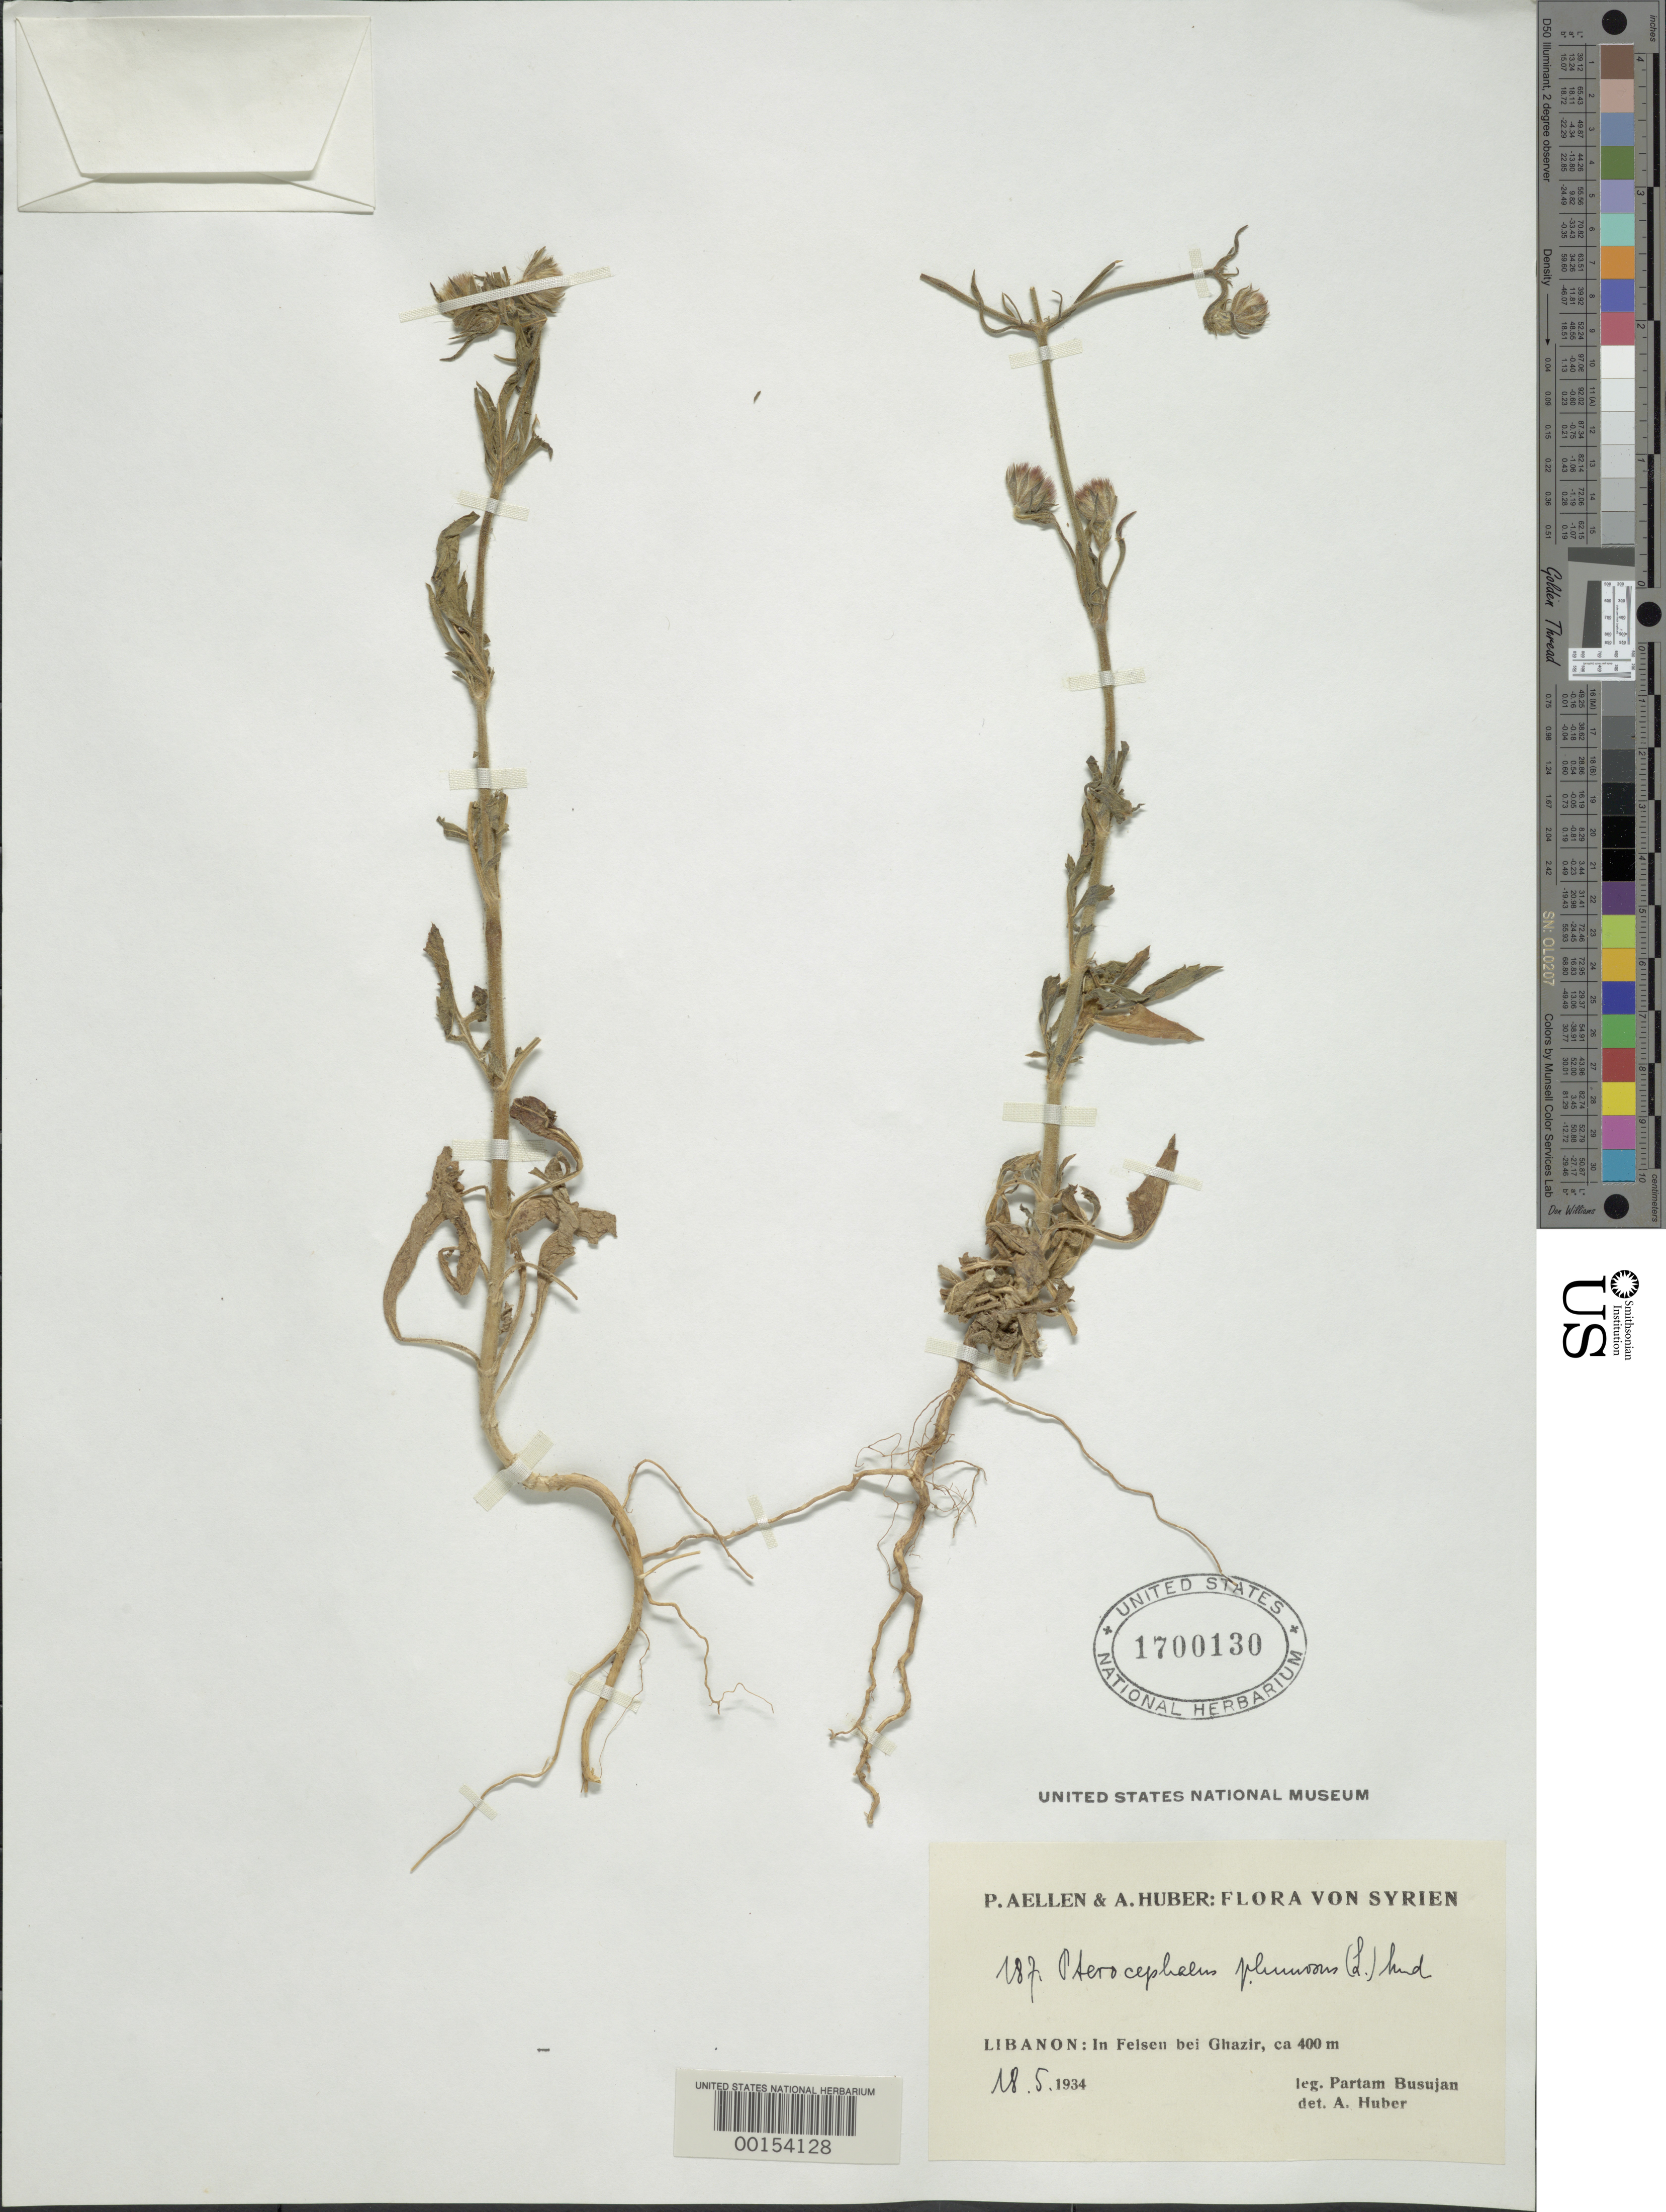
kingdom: Plantae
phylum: Tracheophyta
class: Magnoliopsida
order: Dipsacales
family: Caprifoliaceae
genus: Pterocephalus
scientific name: Pterocephalus plumosus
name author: (L.) Coult.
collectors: P. Busujan & A. Huber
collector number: aellen, p.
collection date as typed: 18 May 1934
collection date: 1934-05-18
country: Lebanon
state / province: Mont-Liban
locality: Libanon, near Ghazir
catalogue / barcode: US 1700130